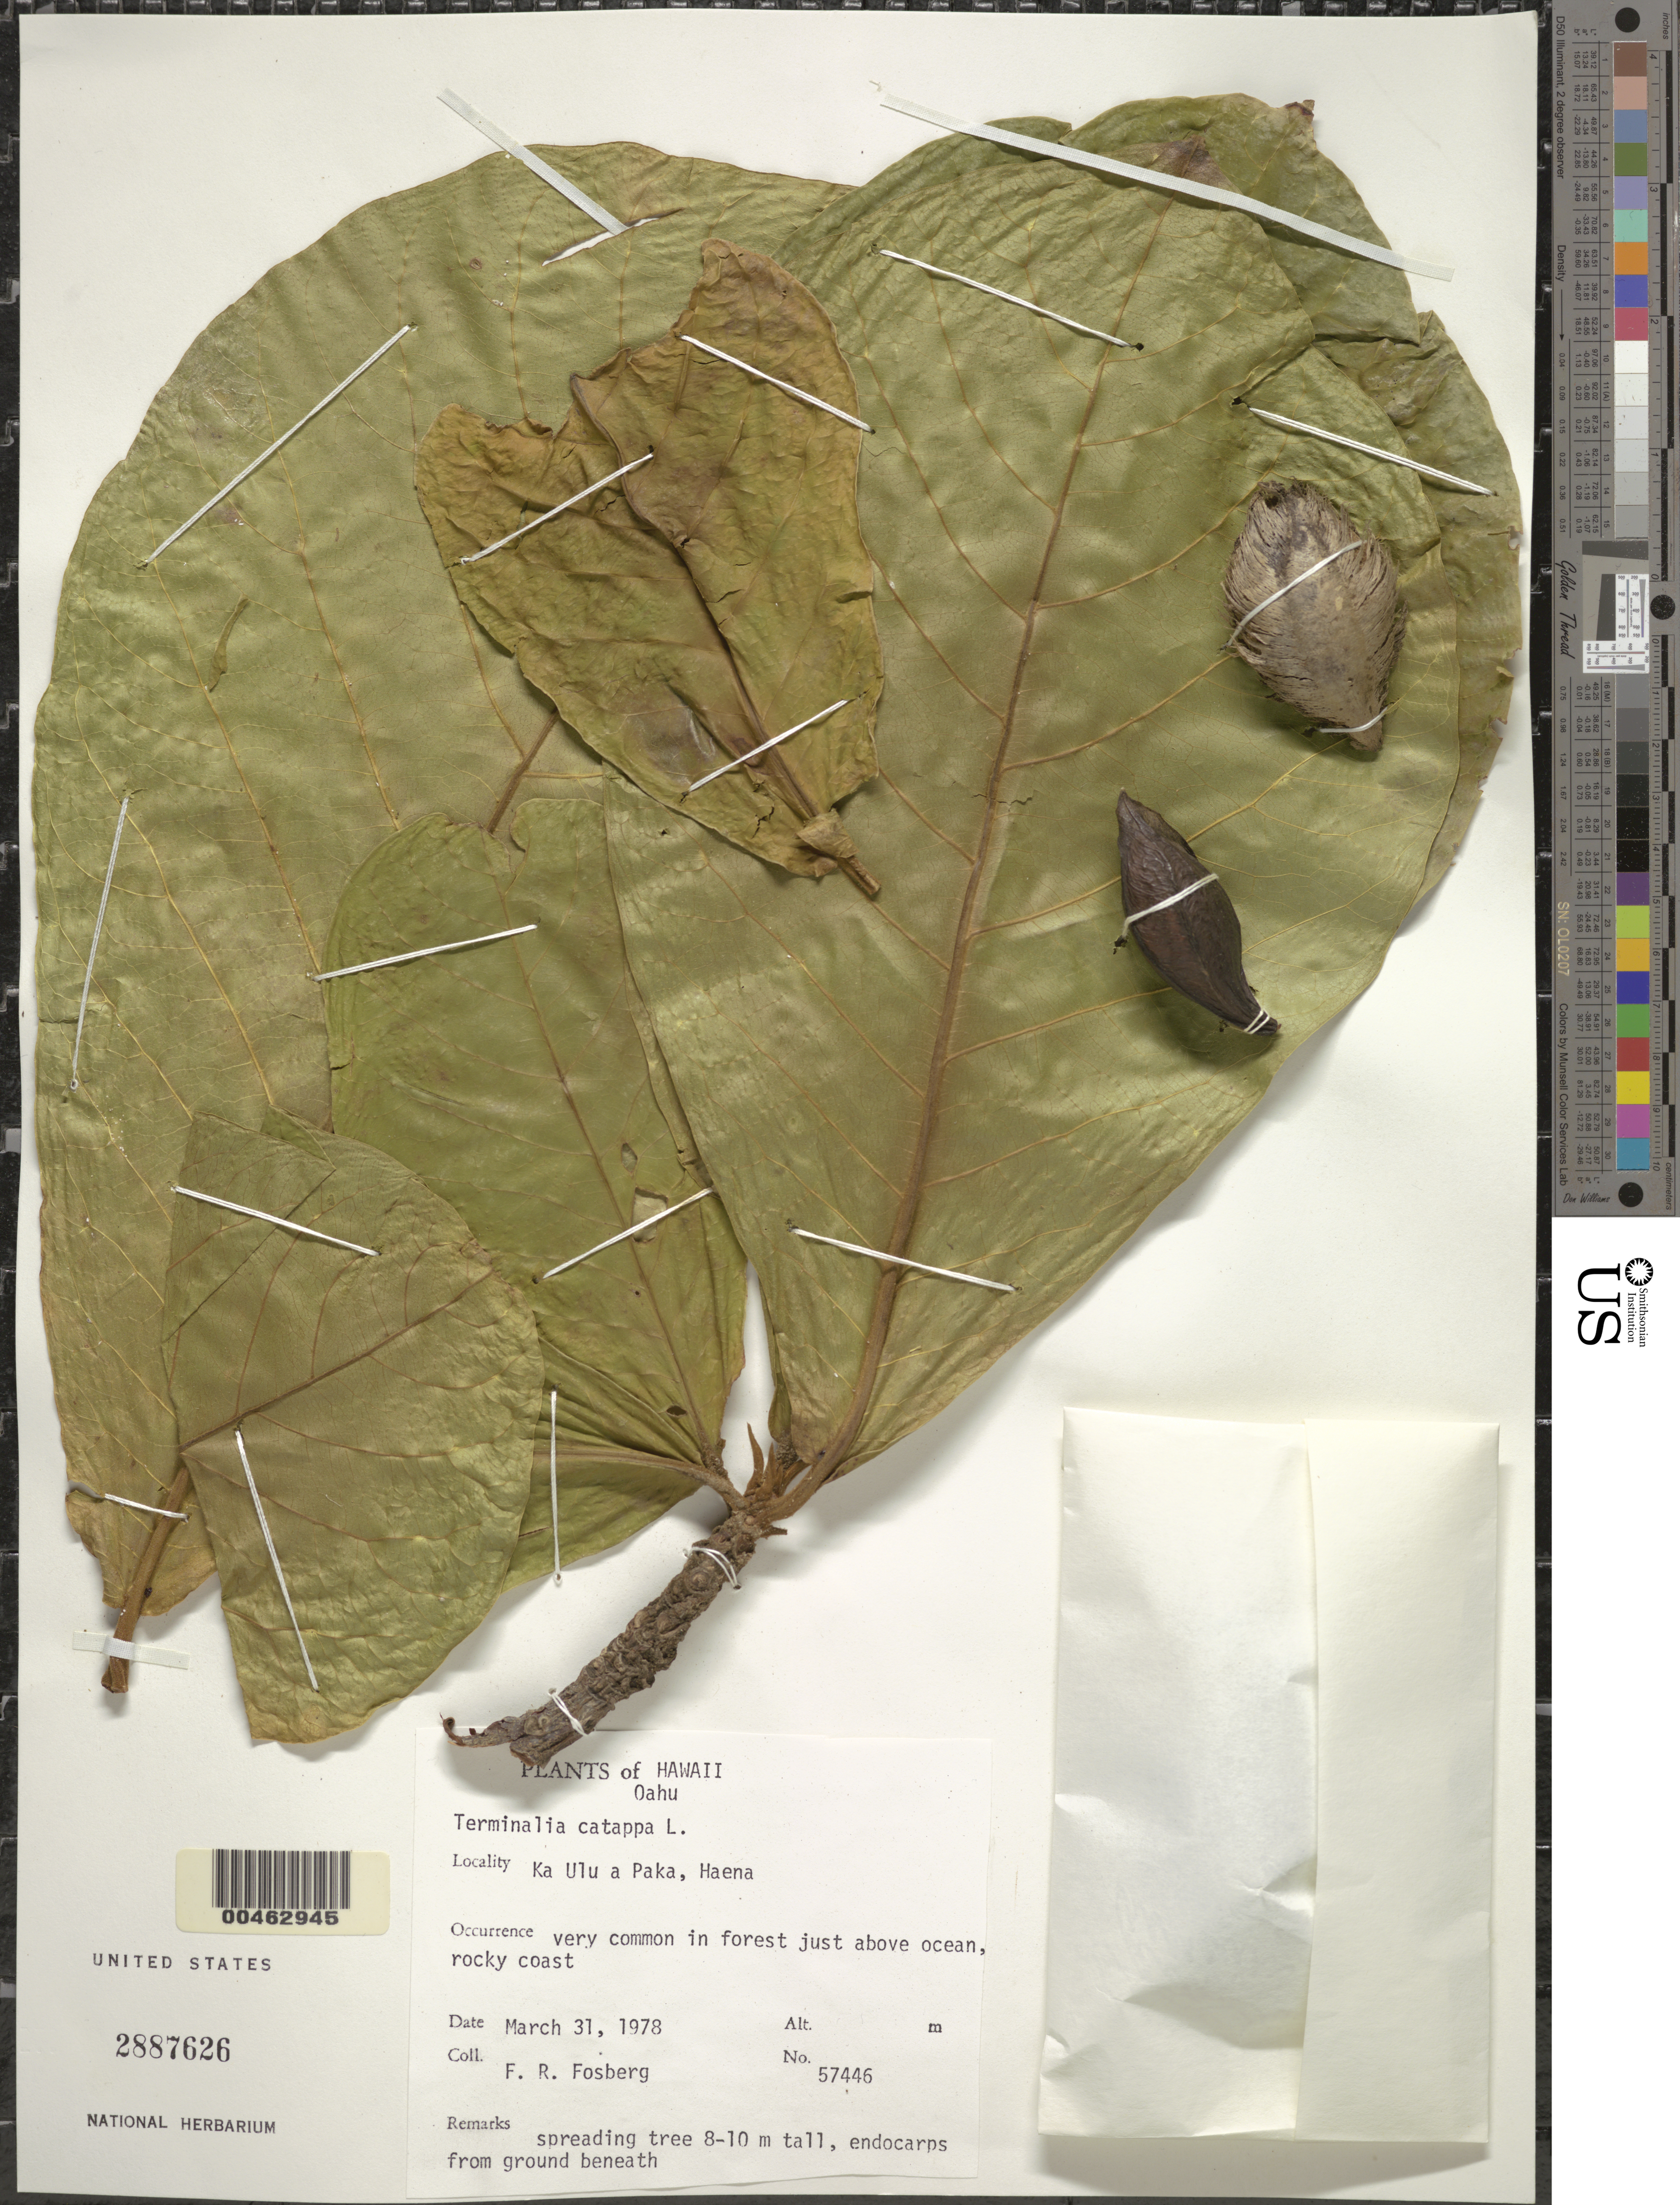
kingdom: Plantae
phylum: Tracheophyta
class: Magnoliopsida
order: Myrtales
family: Combretaceae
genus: Terminalia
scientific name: Terminalia catappa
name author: L.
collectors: F. R. Fosberg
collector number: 57446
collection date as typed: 31 Mar 1978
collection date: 1978-03-31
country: United States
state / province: Hawaii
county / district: Honolulu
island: Oahu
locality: Ka Ulu a Paka, Haena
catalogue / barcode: US 2887626